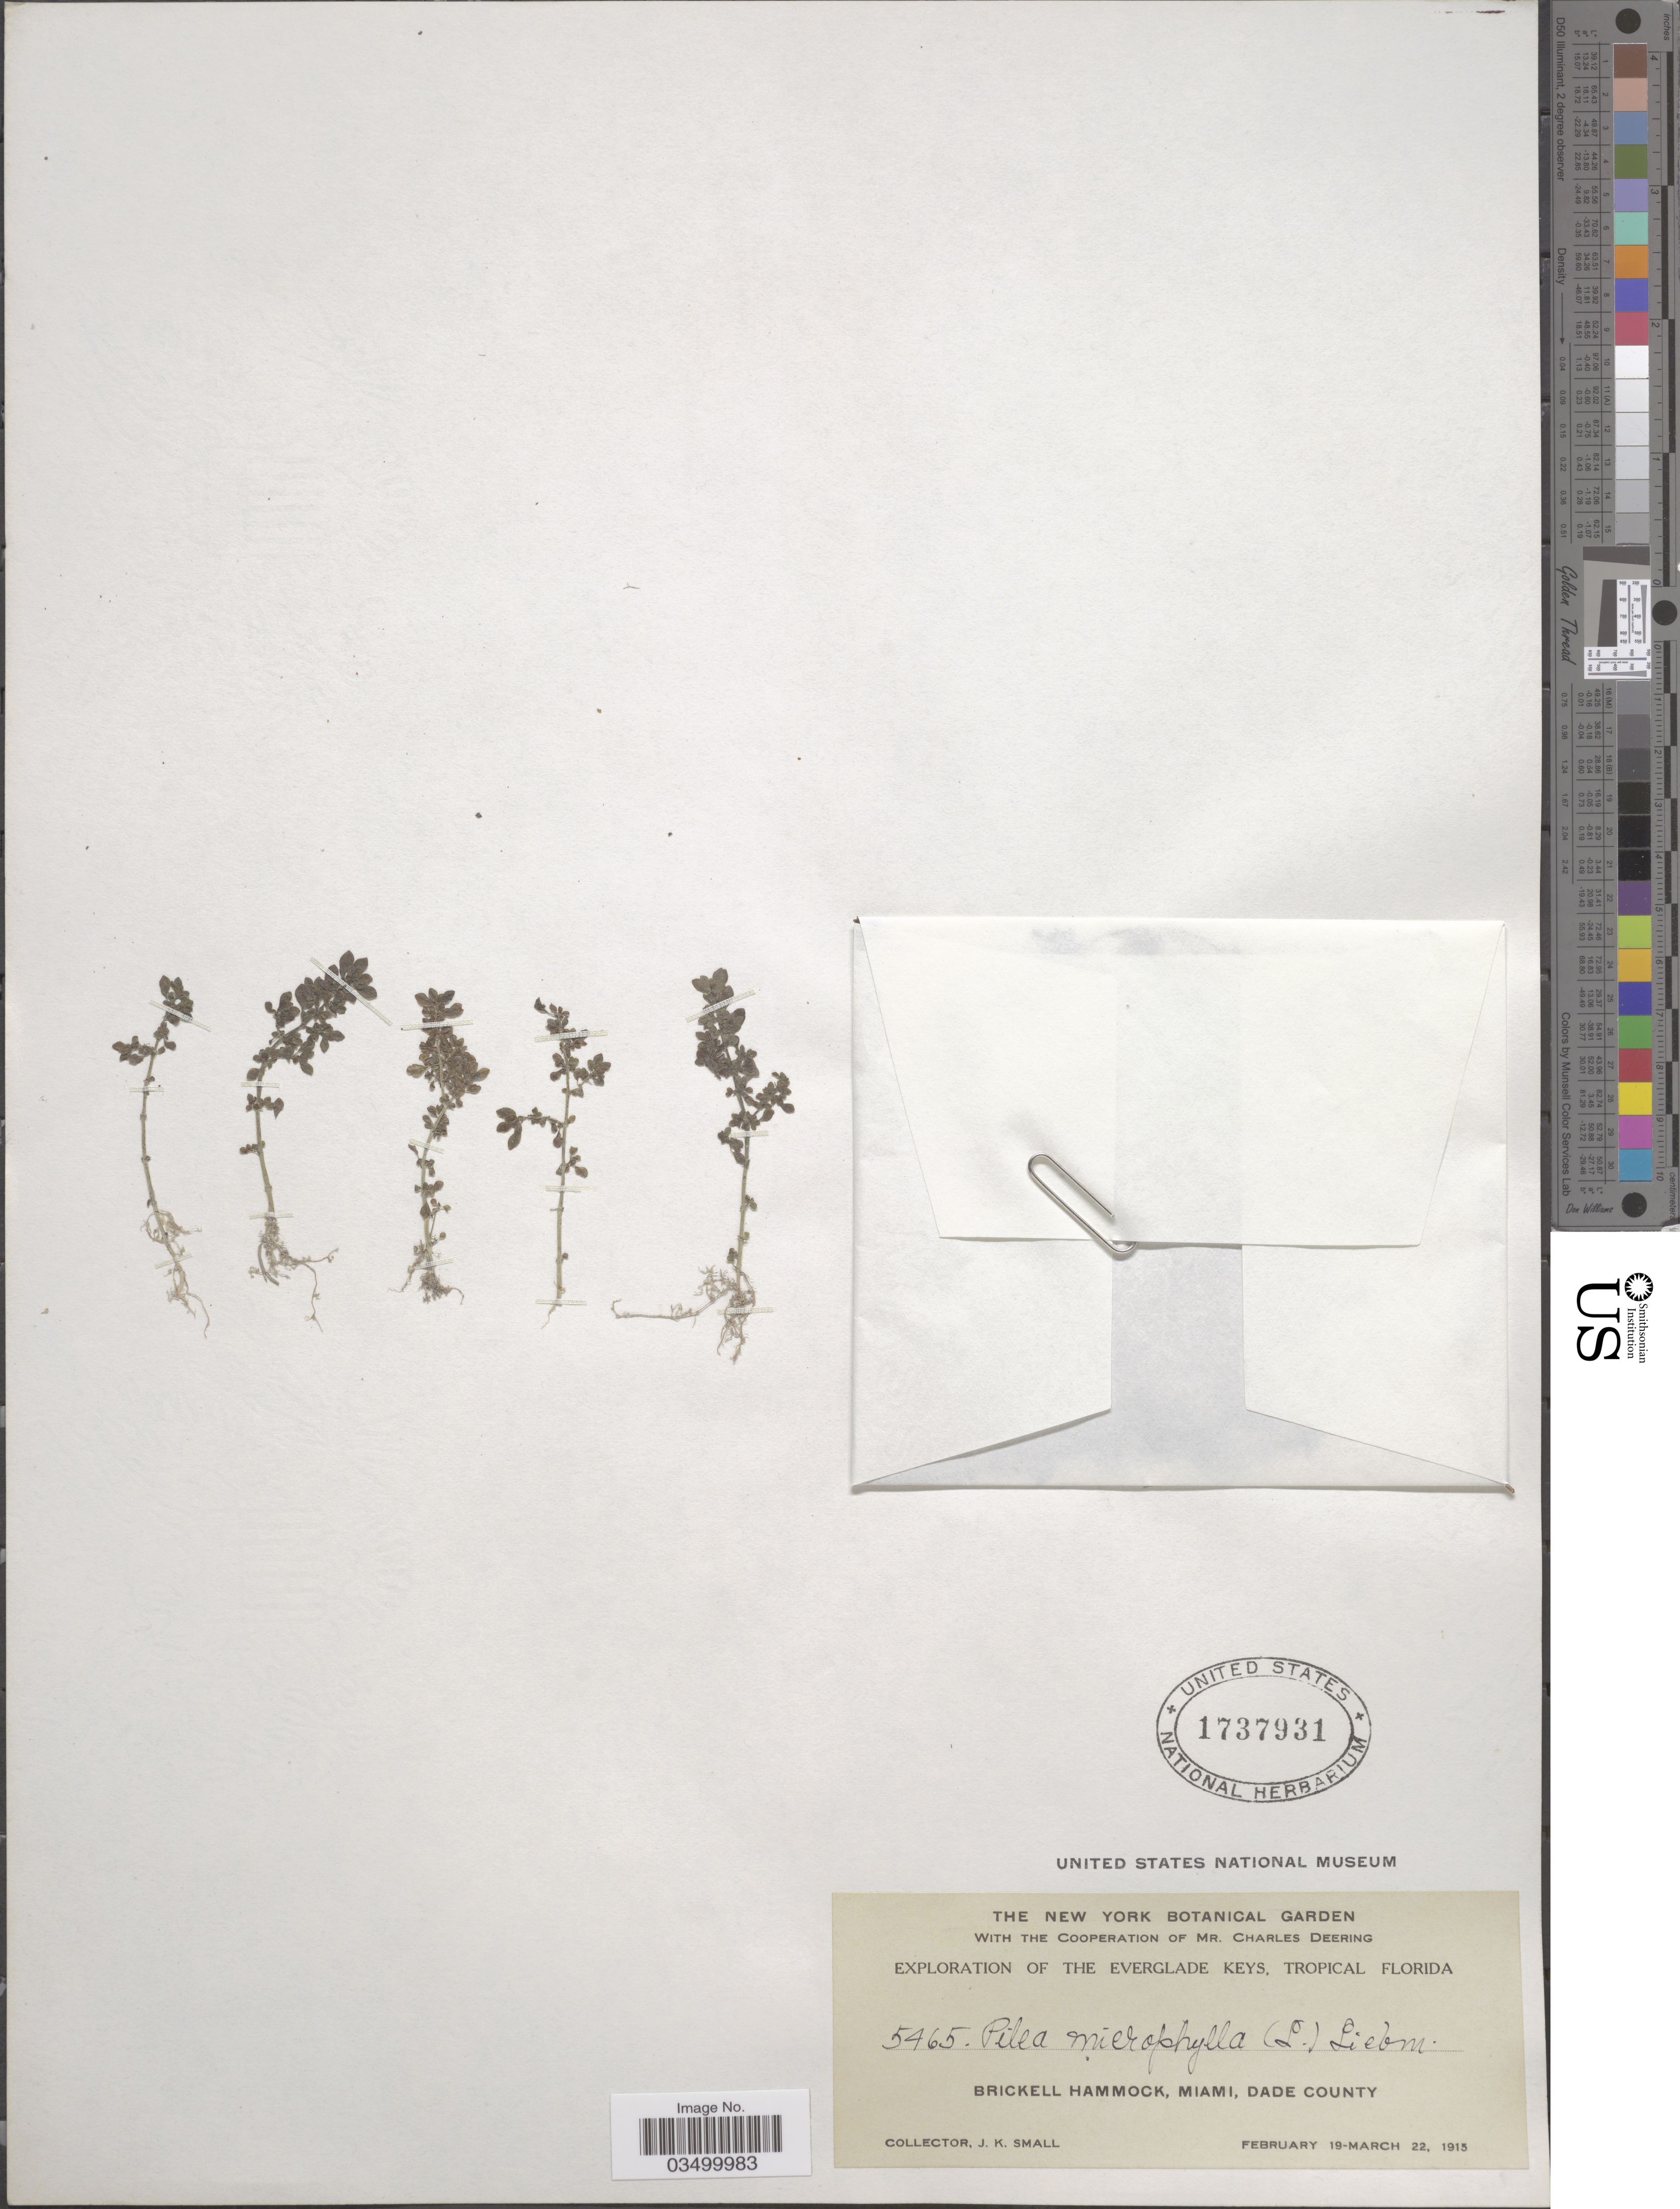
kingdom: Plantae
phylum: Tracheophyta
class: Magnoliopsida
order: Rosales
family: Urticaceae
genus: Pilea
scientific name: Pilea microphylla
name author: (L.) Liebm.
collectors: J. K. Small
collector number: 5465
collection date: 1915-02-19/1915-03-22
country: United States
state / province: Florida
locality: The Everglade Keys, Tropical Florida. Brickell Hammock, Miami, Dade County.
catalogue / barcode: US 1737931